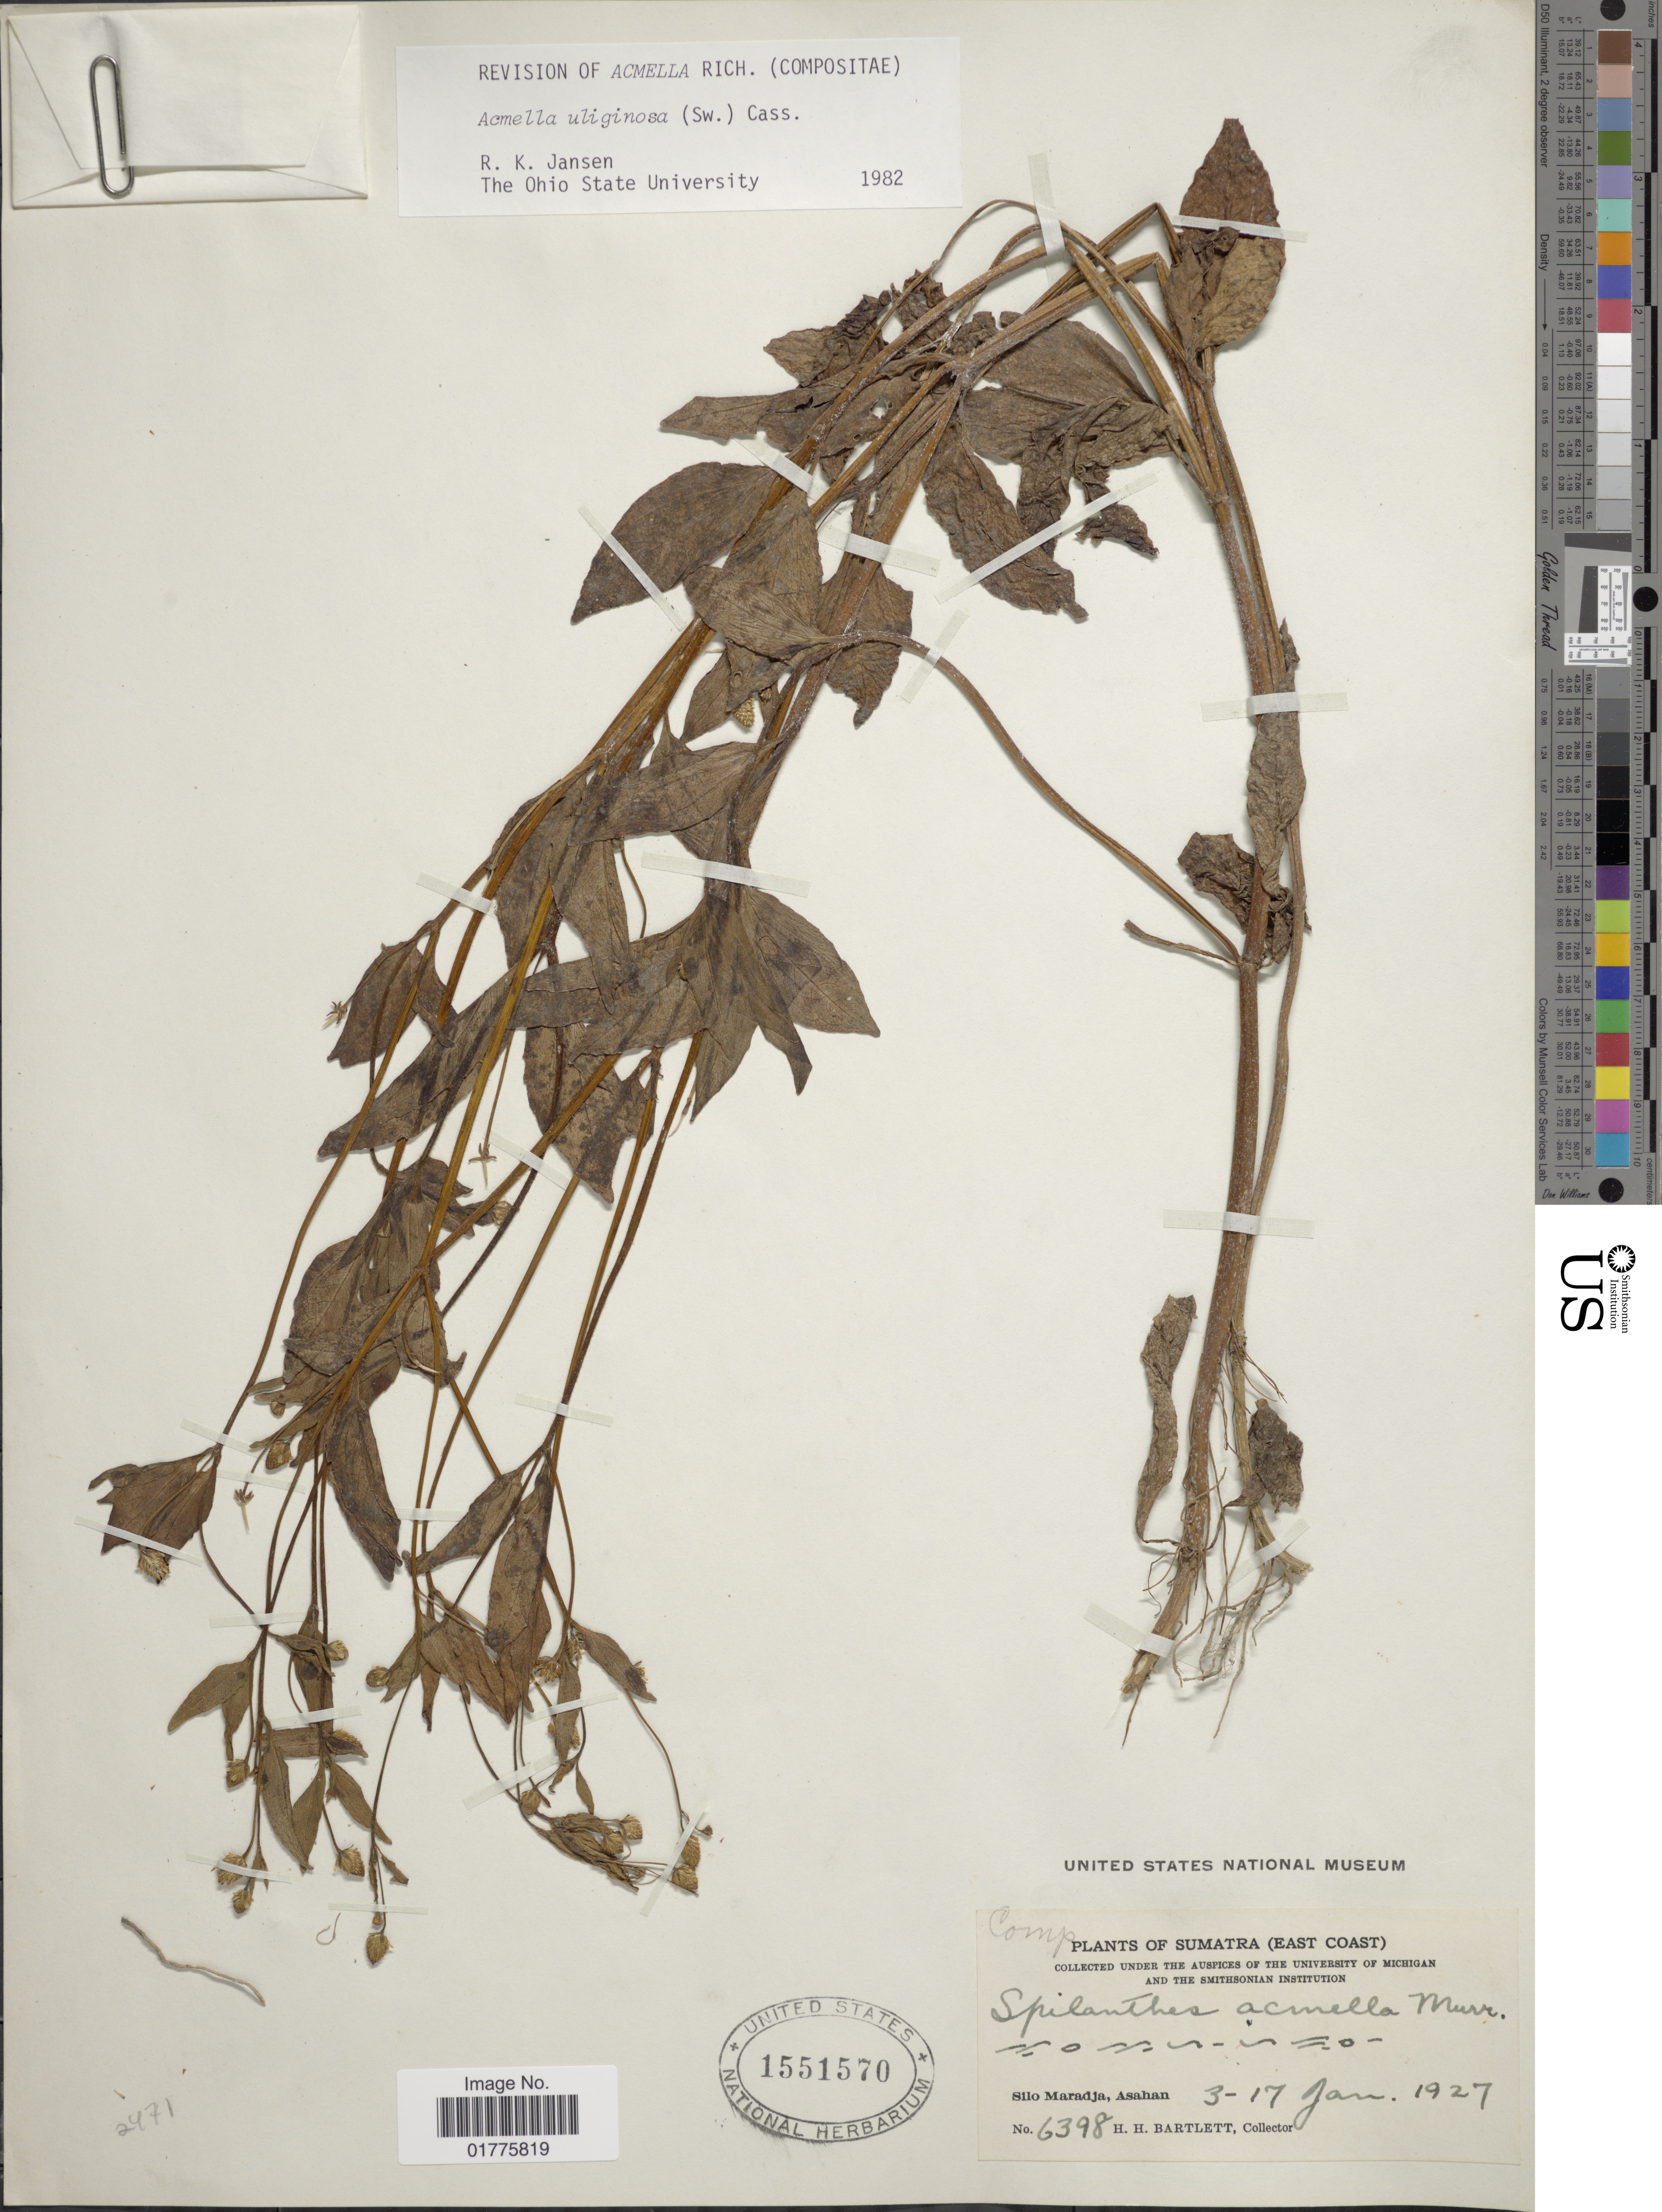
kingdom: Plantae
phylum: Tracheophyta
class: Magnoliopsida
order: Asterales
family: Asteraceae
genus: Acmella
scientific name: Acmella uliginosa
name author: (Sw.) Cass.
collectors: H. H. Bartlett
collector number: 6398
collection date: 1927-01-03/1927-01-17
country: Indonesia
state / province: Sumatra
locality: (East Coast), Silo Maradja, Asahan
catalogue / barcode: US 1551570